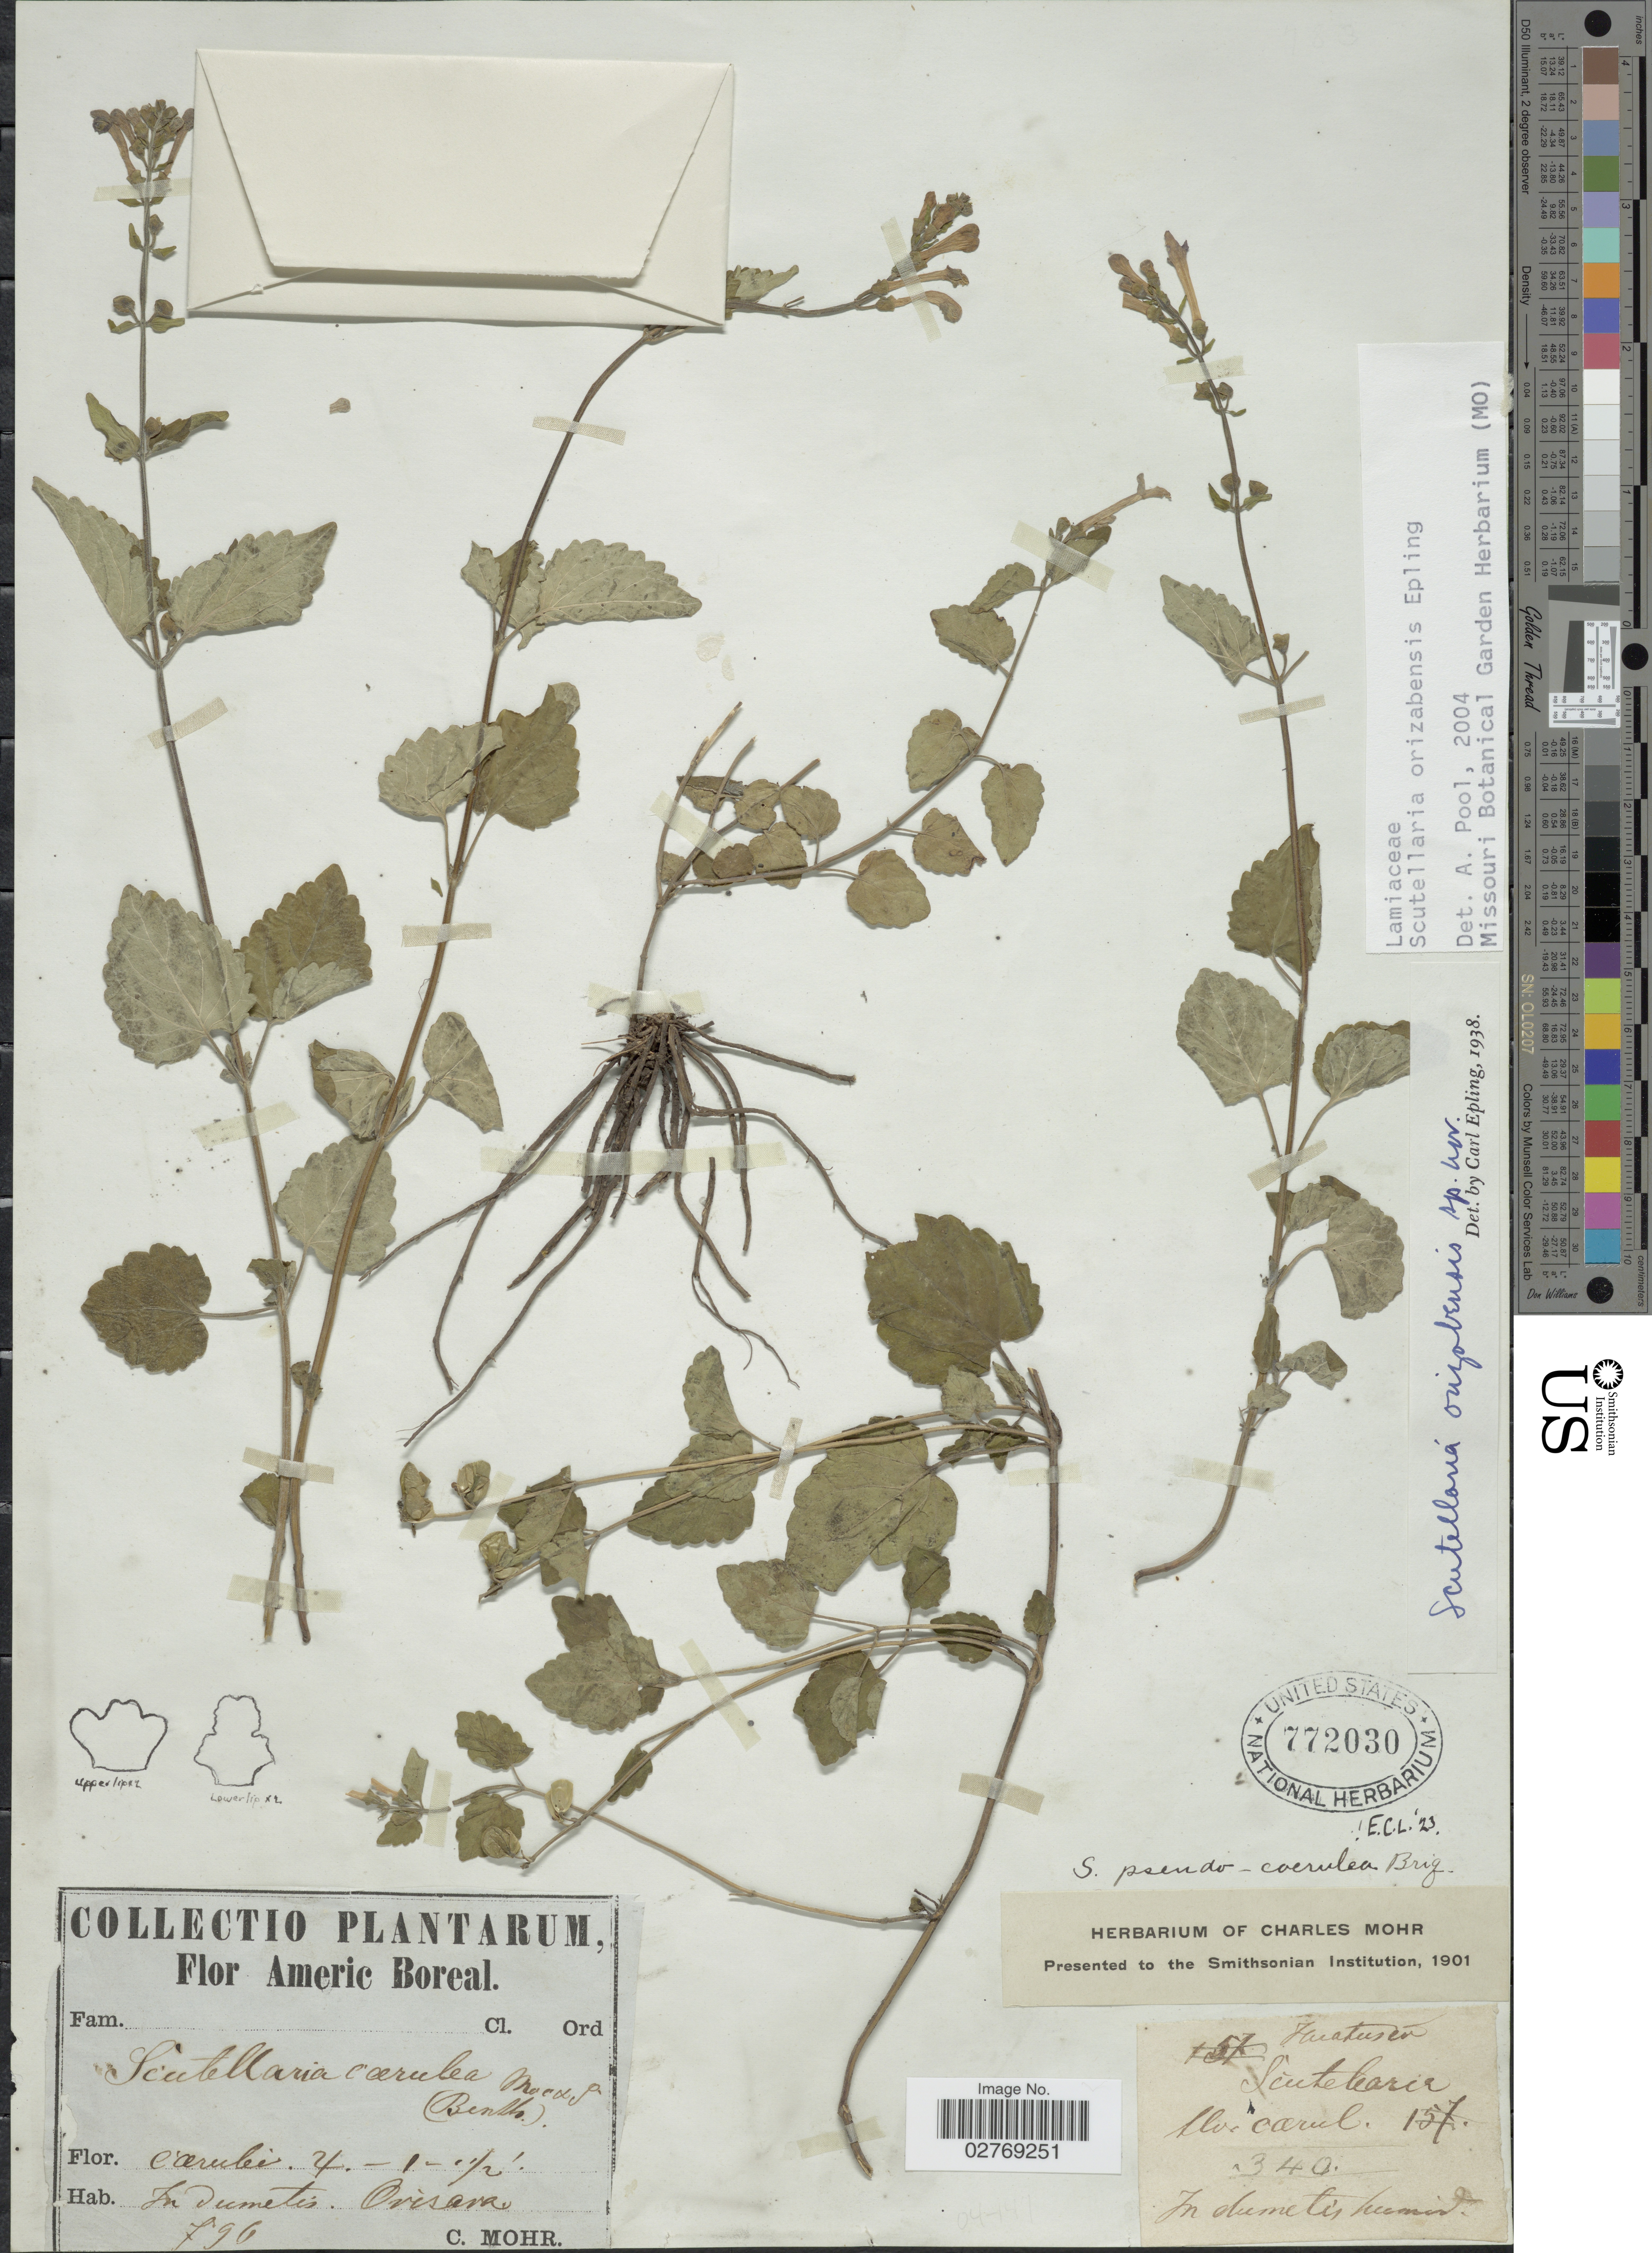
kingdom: Plantae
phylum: Tracheophyta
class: Magnoliopsida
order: Lamiales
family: Lamiaceae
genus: Scutellaria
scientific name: Scutellaria orizabensis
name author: Epling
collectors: Mohr, C. T. (herbarium)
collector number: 796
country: Mexico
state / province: Veracruz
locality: Americ Boreal. In dumetis Orizava. Huatusco.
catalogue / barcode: US 772030